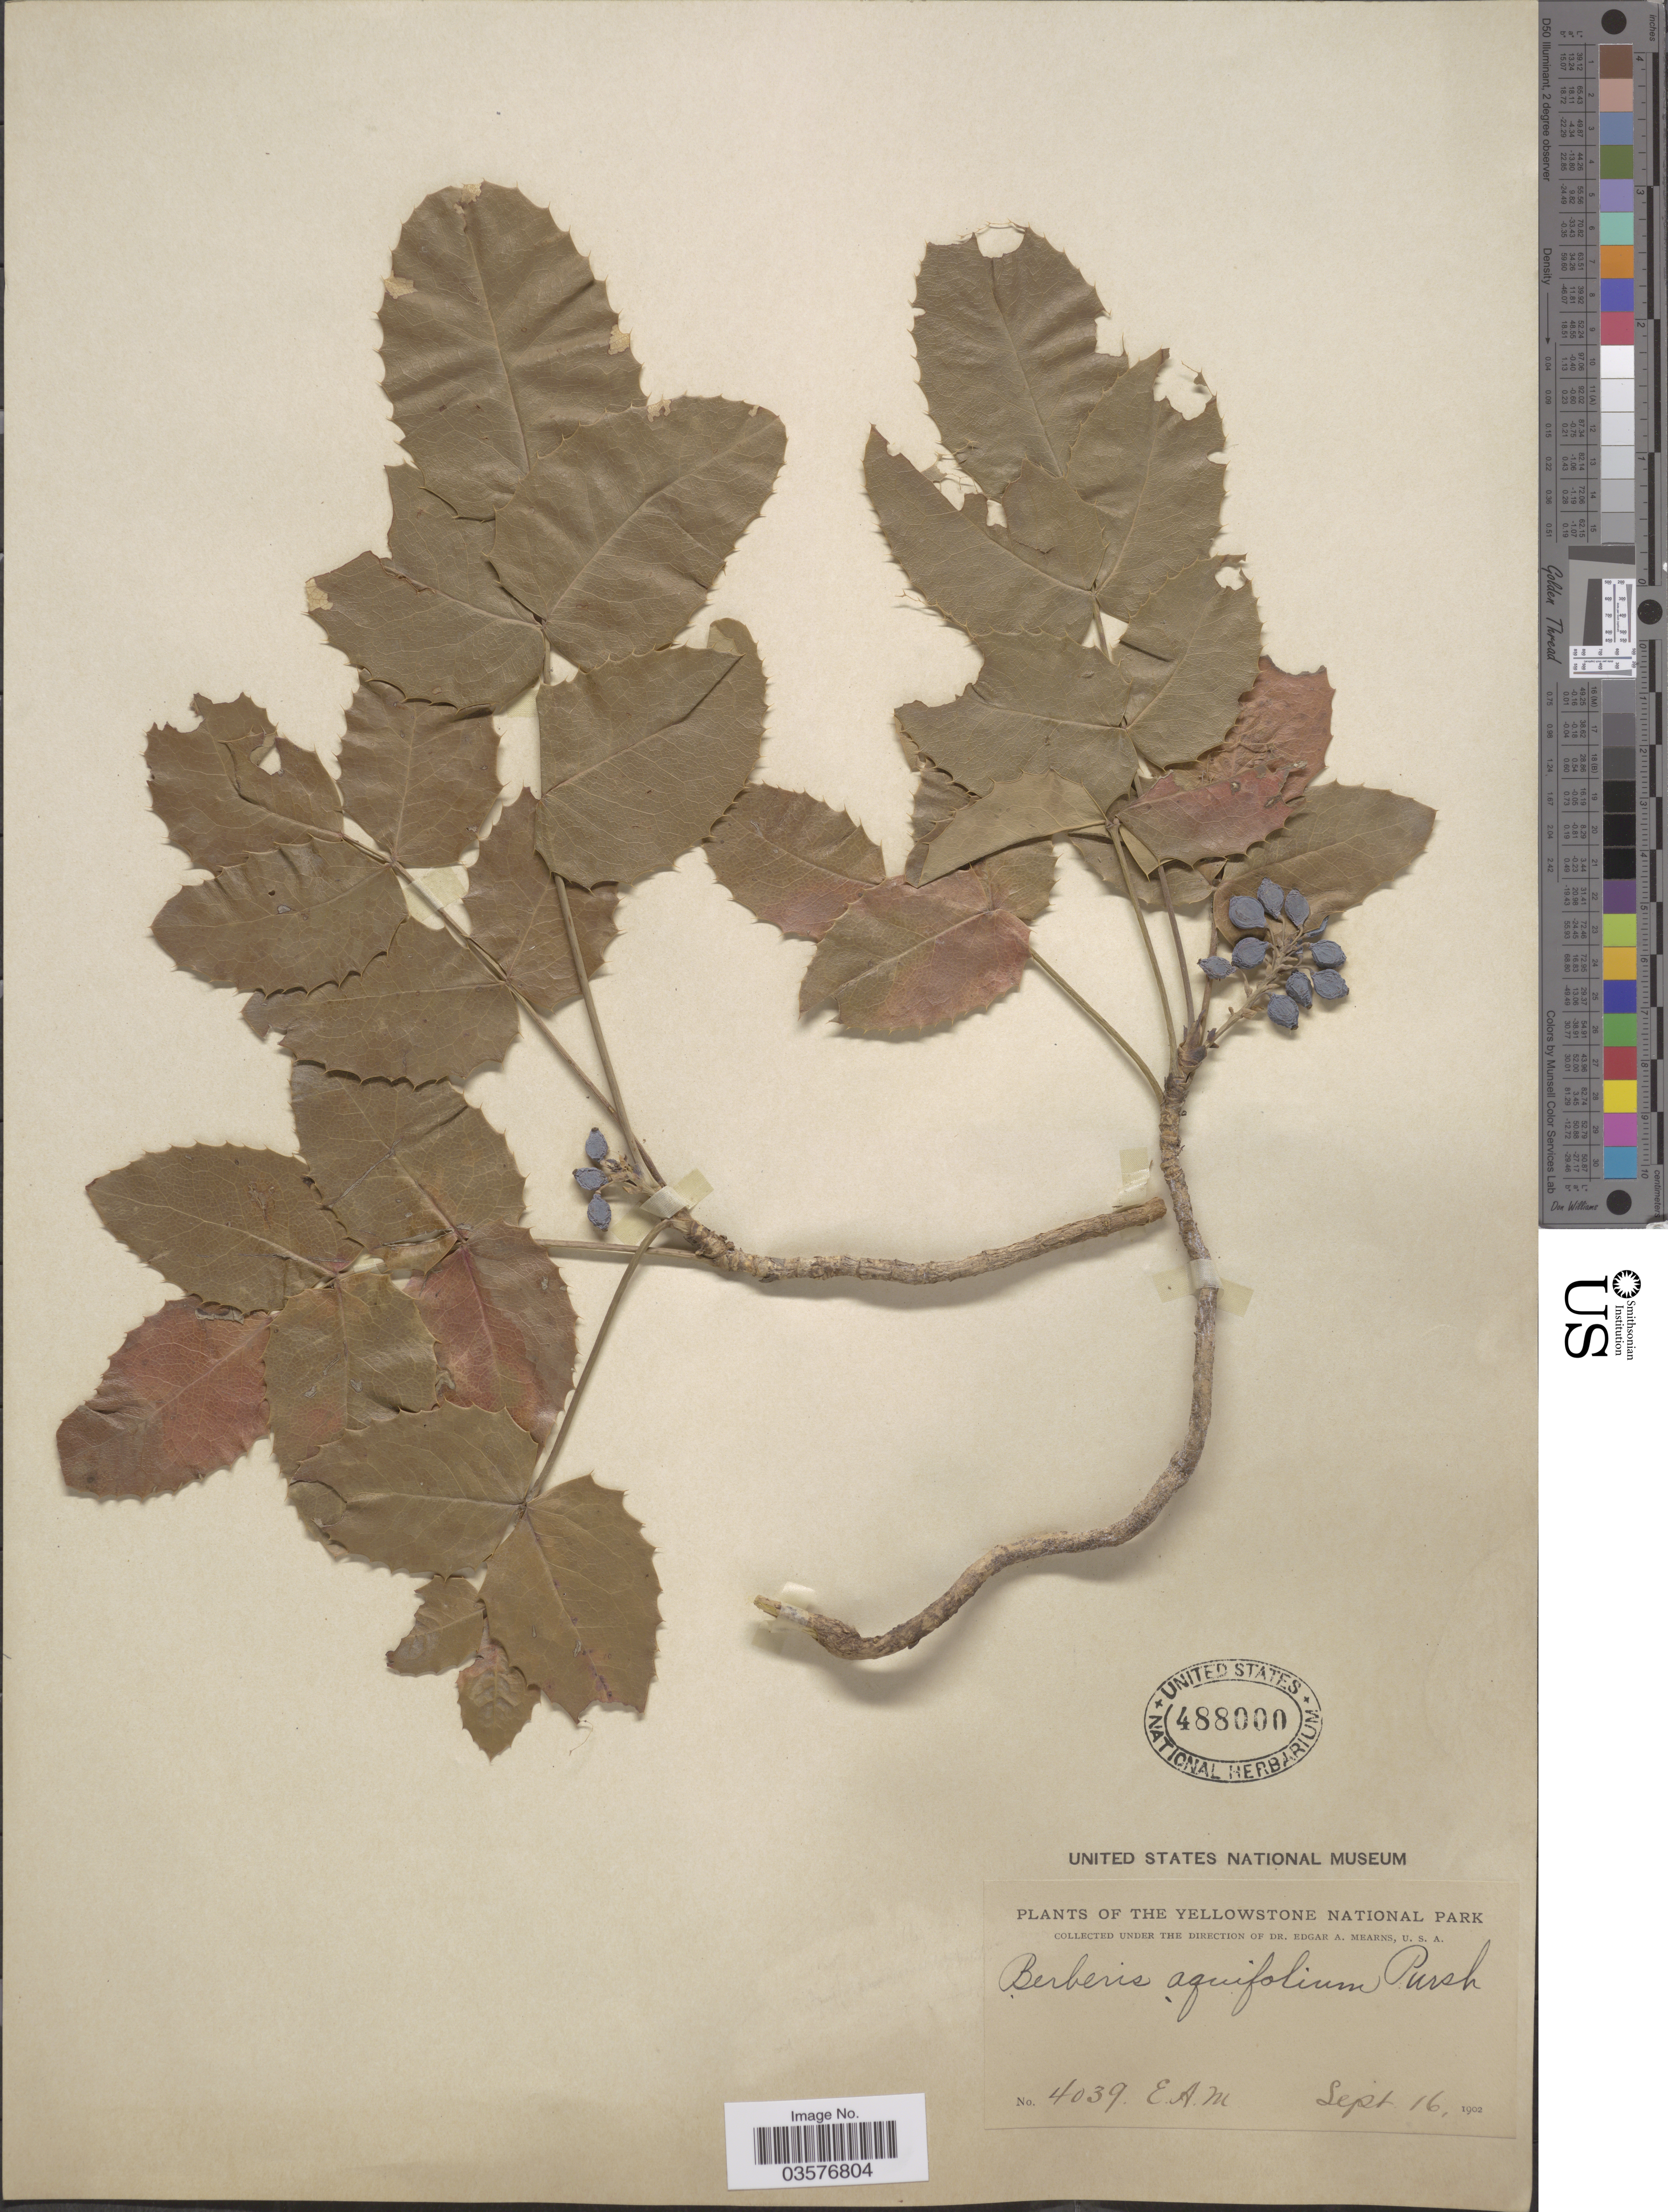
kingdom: Plantae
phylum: Tracheophyta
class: Magnoliopsida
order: Ranunculales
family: Berberidaceae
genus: Mahonia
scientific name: Mahonia repens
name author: (Lindl.) G. Don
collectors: E. A. Mearns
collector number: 4039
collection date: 1902-09-16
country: United States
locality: The Yellowstone National Park.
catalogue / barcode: US 488000